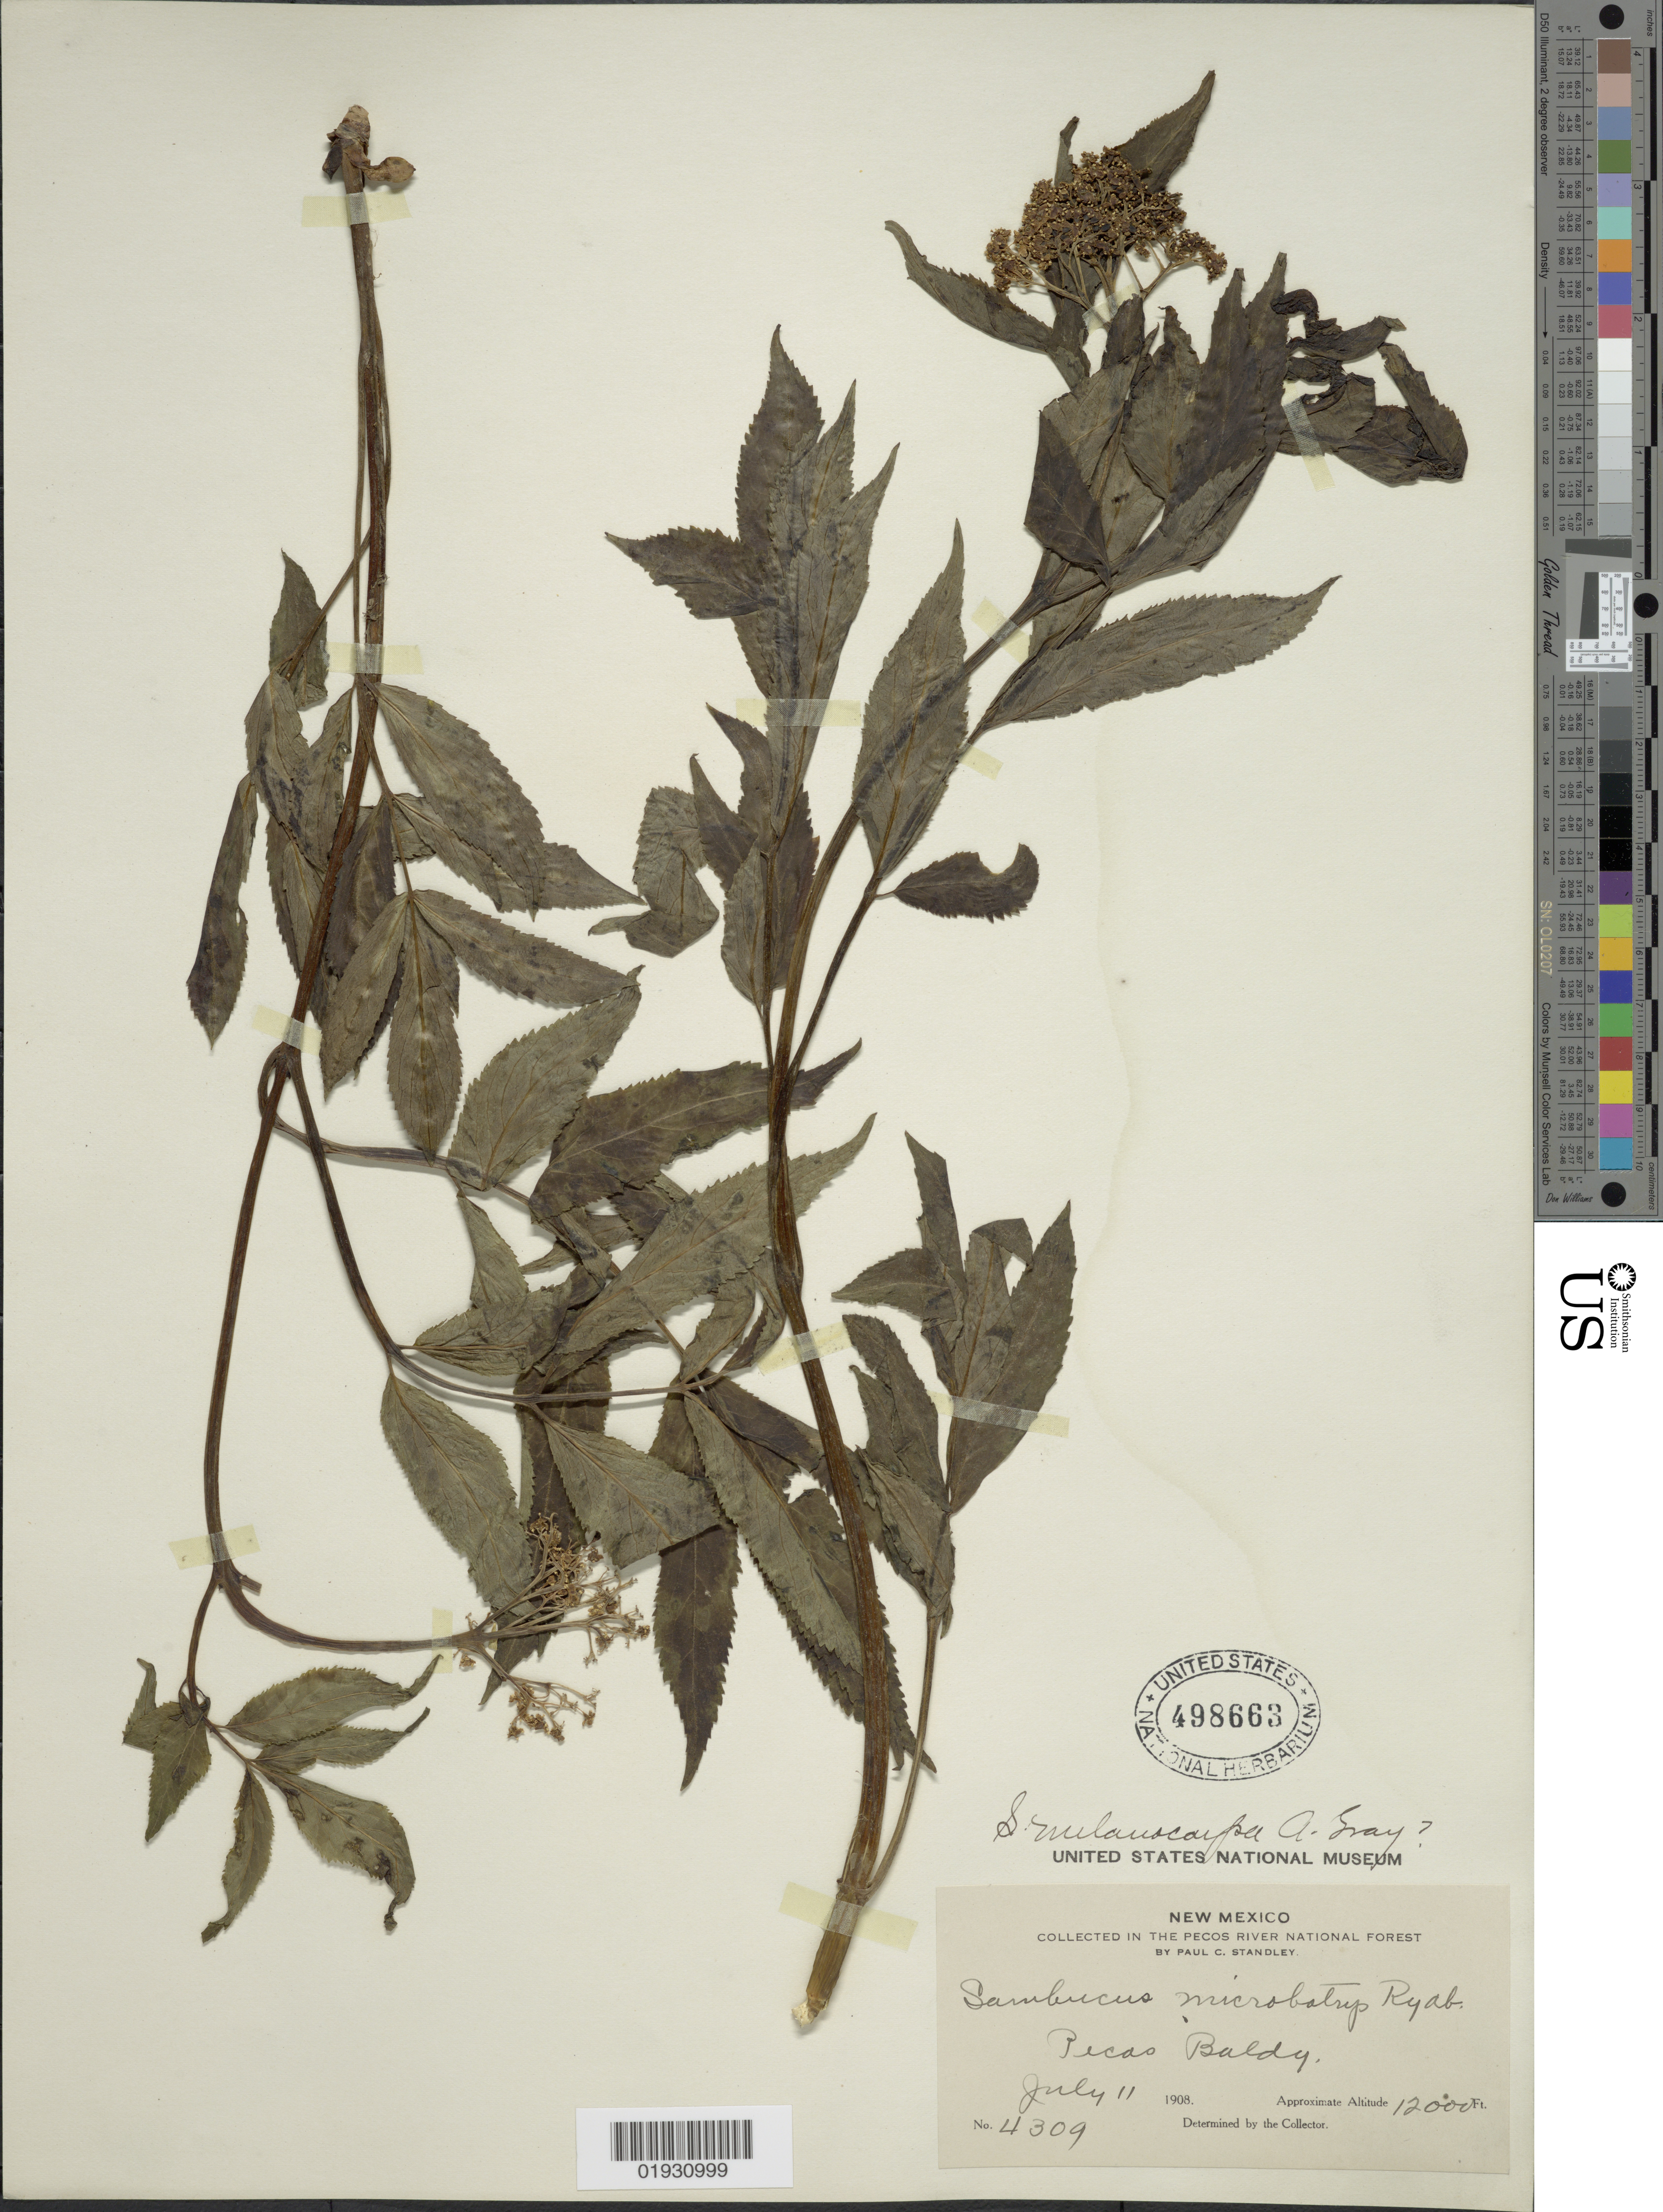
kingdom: Plantae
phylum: Tracheophyta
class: Magnoliopsida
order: Dipsacales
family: Viburnaceae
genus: Sambucus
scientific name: Sambucus melanocarpa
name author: A. Gray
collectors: P. C. Standley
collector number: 4309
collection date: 1908-07-11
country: United States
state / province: New Mexico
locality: The Pecos River National Forest. Pecas Baldy.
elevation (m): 3658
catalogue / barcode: US 498663